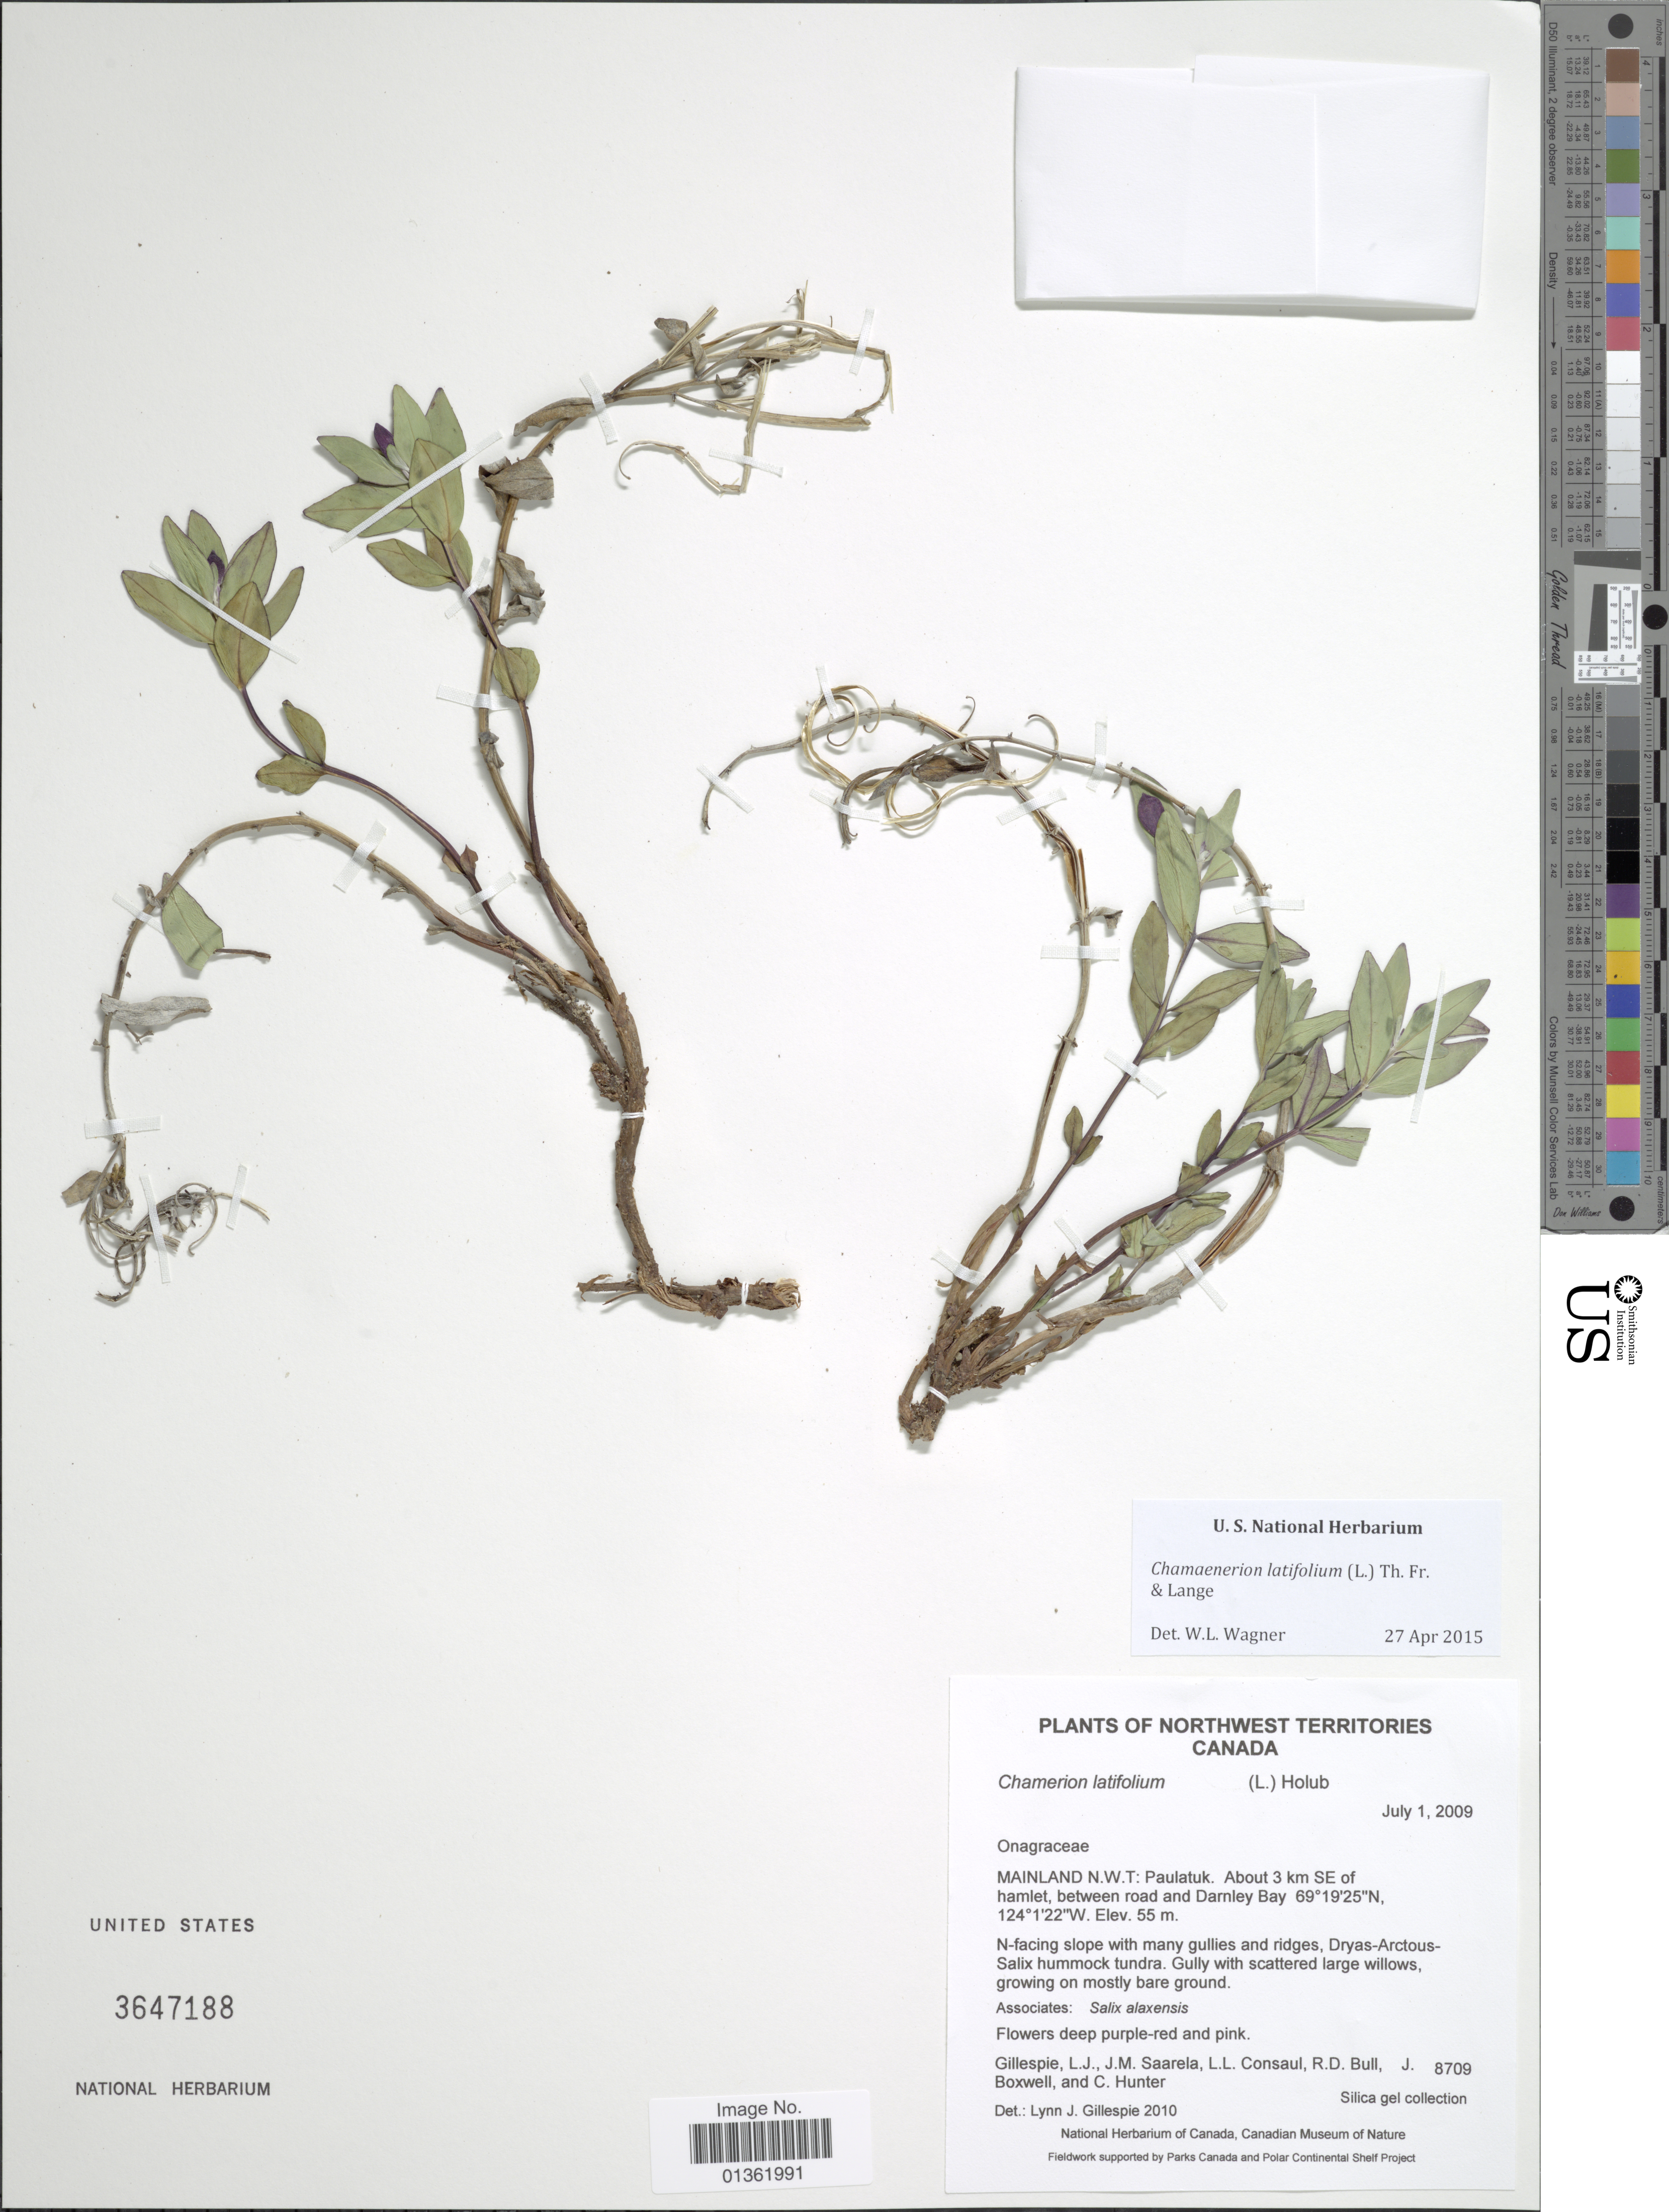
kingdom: Plantae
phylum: Tracheophyta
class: Magnoliopsida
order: Myrtales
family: Onagraceae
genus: Chamaenerion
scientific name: Chamaenerion latifolium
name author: (L.) Th. Fr. & Lange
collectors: L. Gillespie, J. Saarela, L. Consaul, R. Bull & et al.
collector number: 8709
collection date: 2009-07-01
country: Canada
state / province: Northwest Territories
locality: Mainland N.W.T.: Paulatuk. About 3 km SE of hamlet, between road and Darnley Bay.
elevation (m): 55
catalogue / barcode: US 3647188